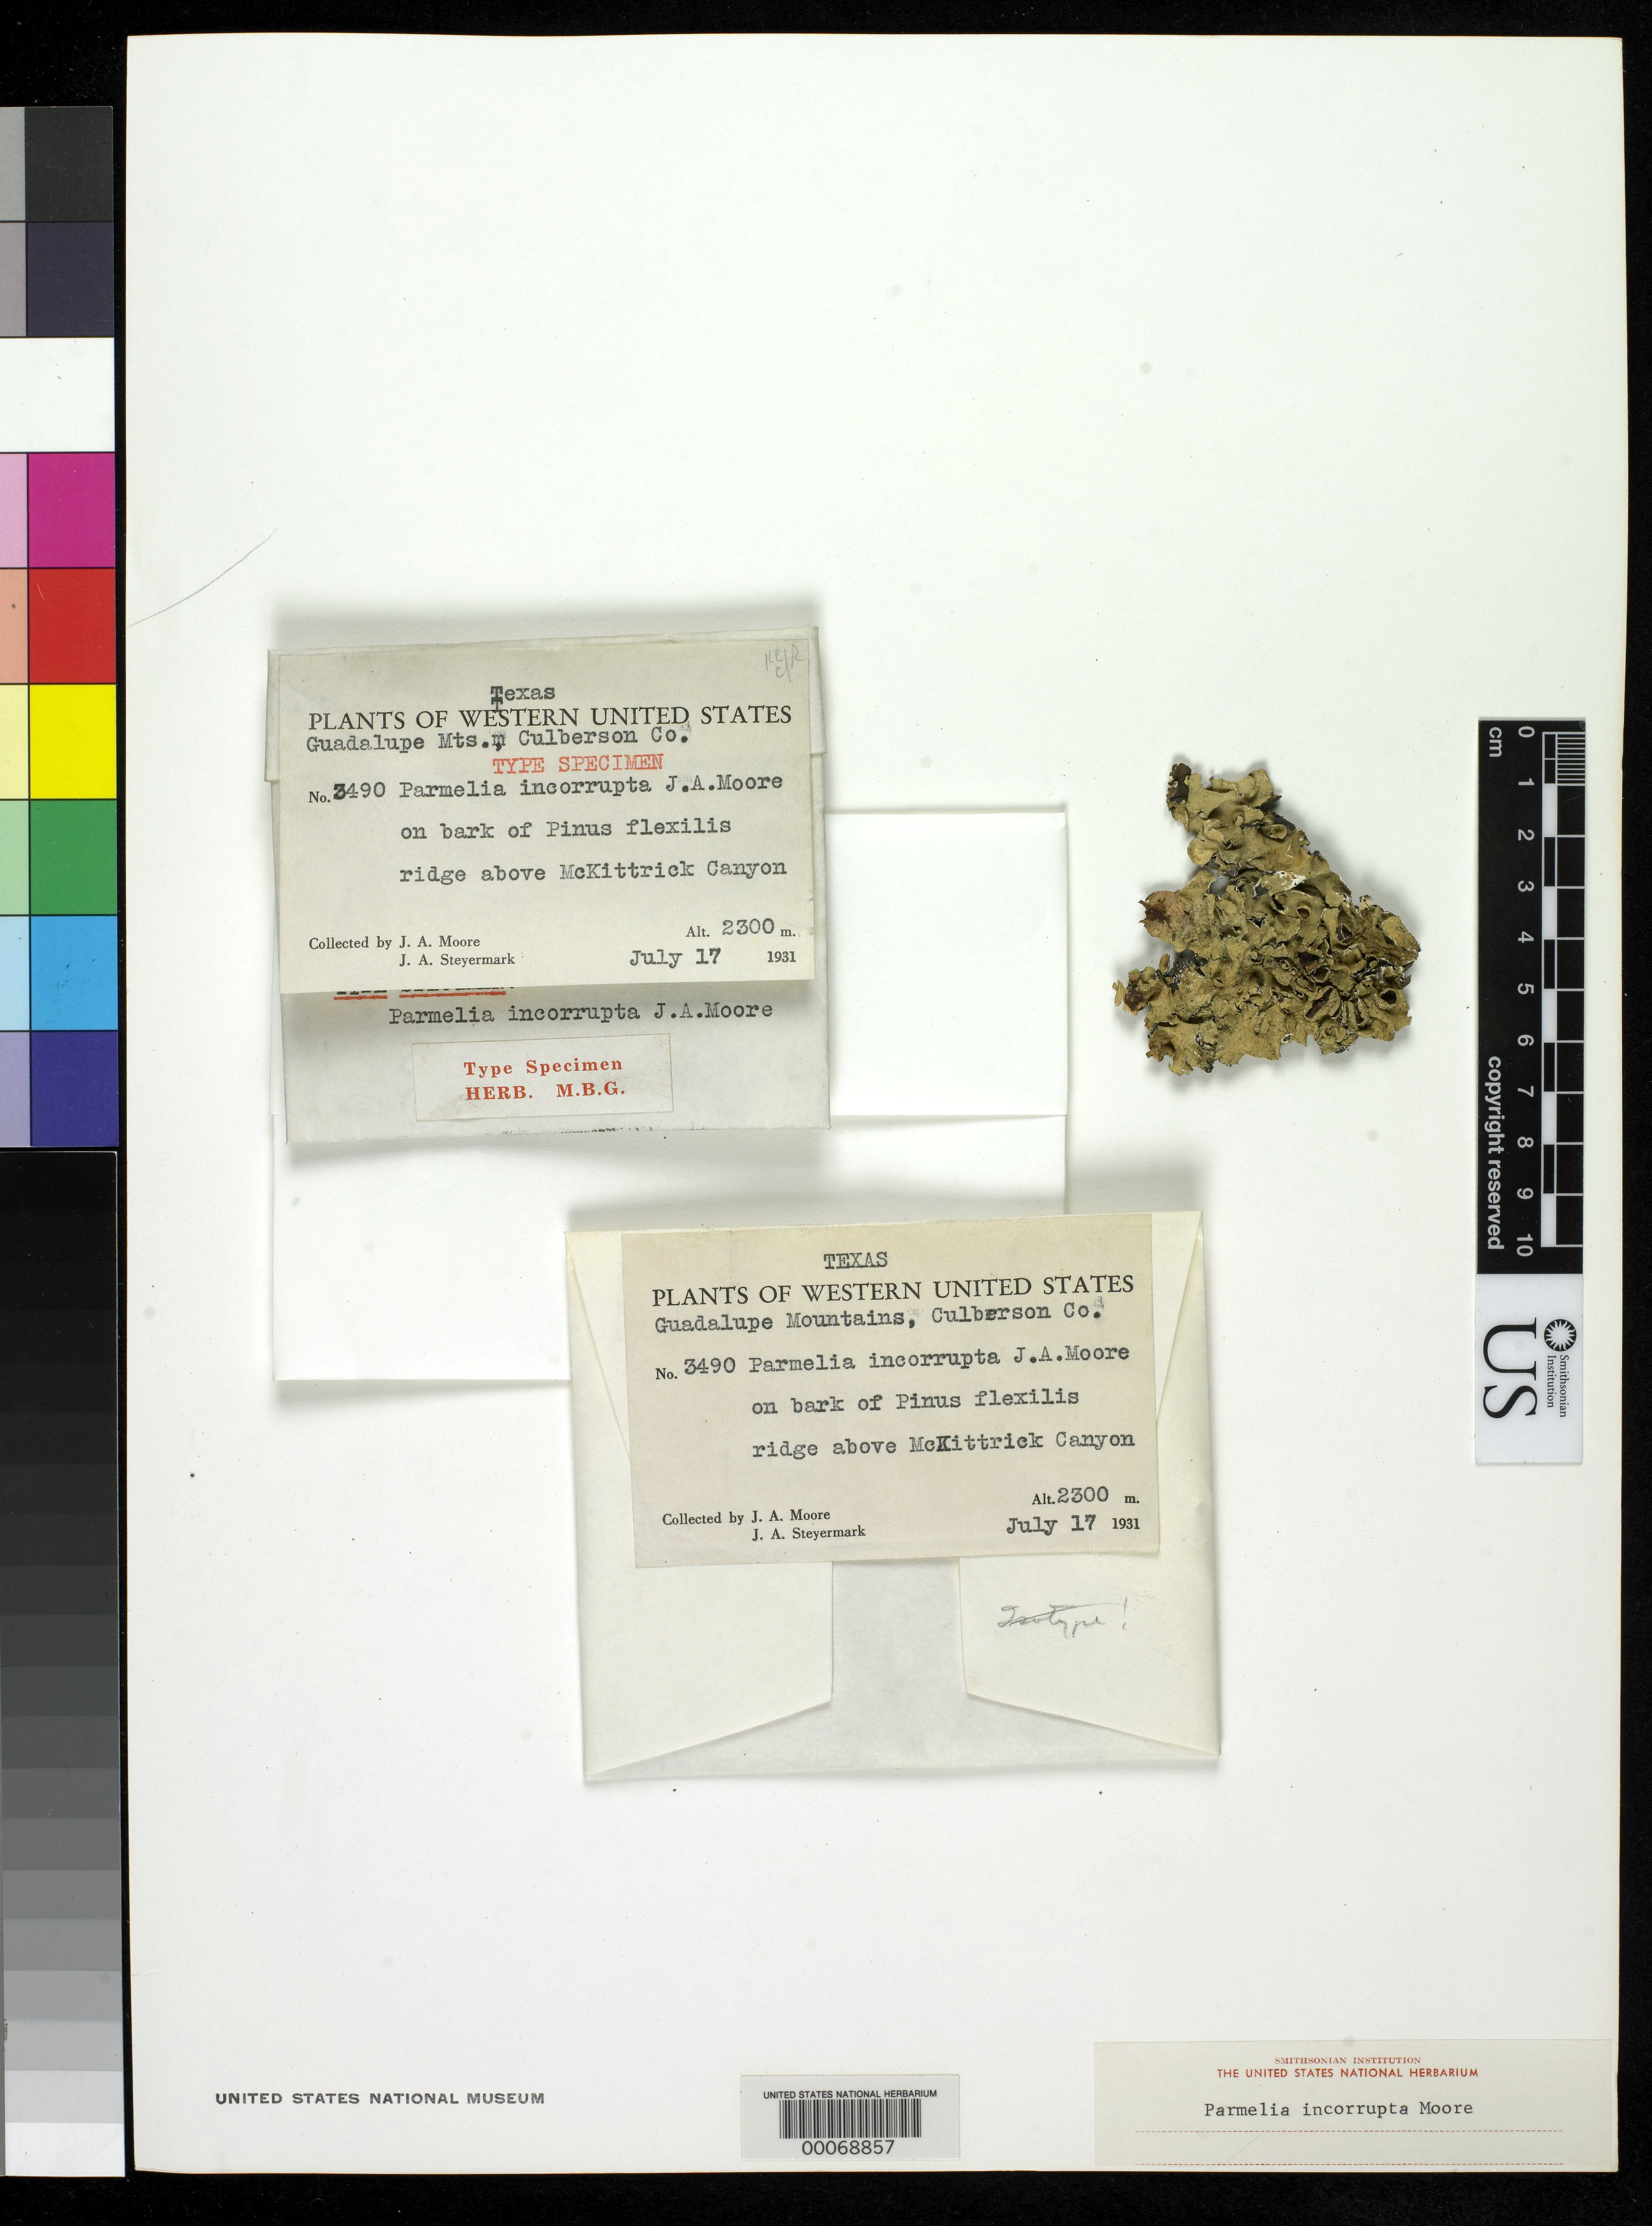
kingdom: Fungi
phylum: Ascomycota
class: Lecanoromycetes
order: Lecanorales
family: Parmeliaceae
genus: Parmelia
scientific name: Parmelia incorrupta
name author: Moore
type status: Isotype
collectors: J. Moore & J. Steyermark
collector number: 3490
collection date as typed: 17 Jul 1931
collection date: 1931-07-17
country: United States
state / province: Texas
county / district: Culberson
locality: Ridge above McKittrick Canyon, Guadalupe Mts.